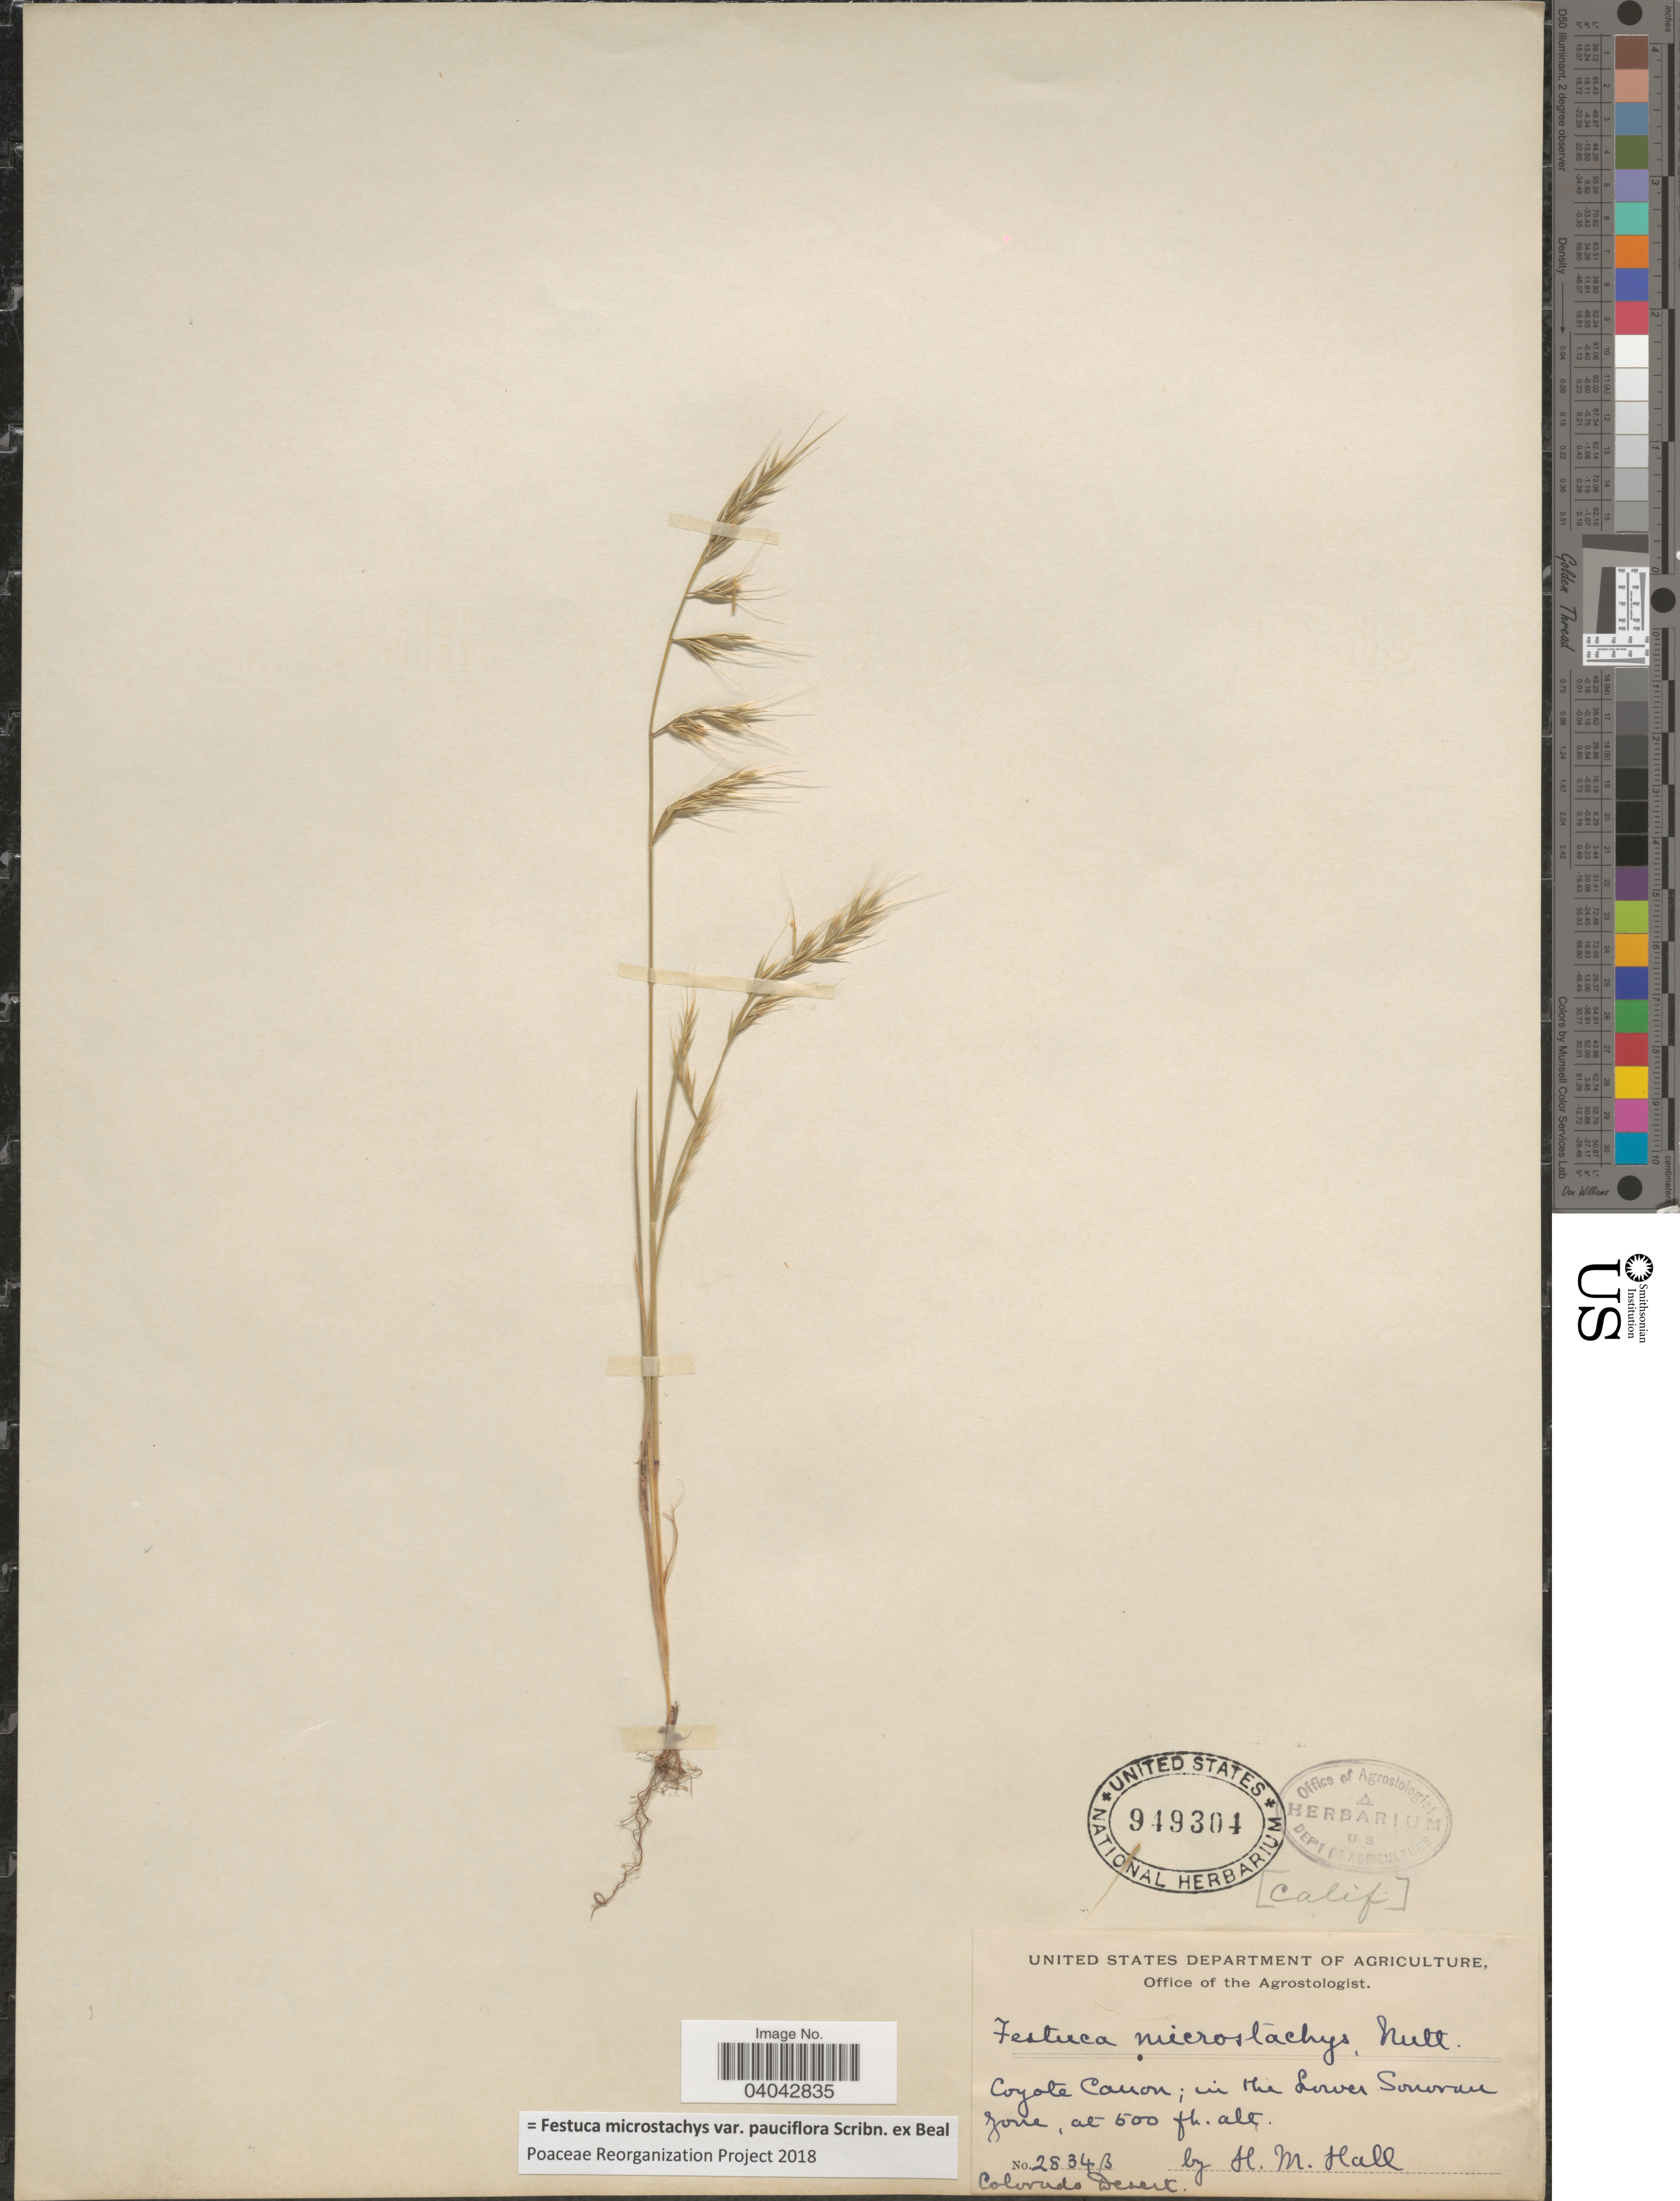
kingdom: Plantae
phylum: Tracheophyta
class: Liliopsida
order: Poales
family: Poaceae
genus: Festuca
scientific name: Festuca microstachys var. pauciflora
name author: Scribn. ex W.J. Beal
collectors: H. M. Hall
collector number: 2834B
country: United States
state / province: California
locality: Coyote Canon; in the Lower Sonoran Zone. Colorado Desert.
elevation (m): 152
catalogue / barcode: US 949304